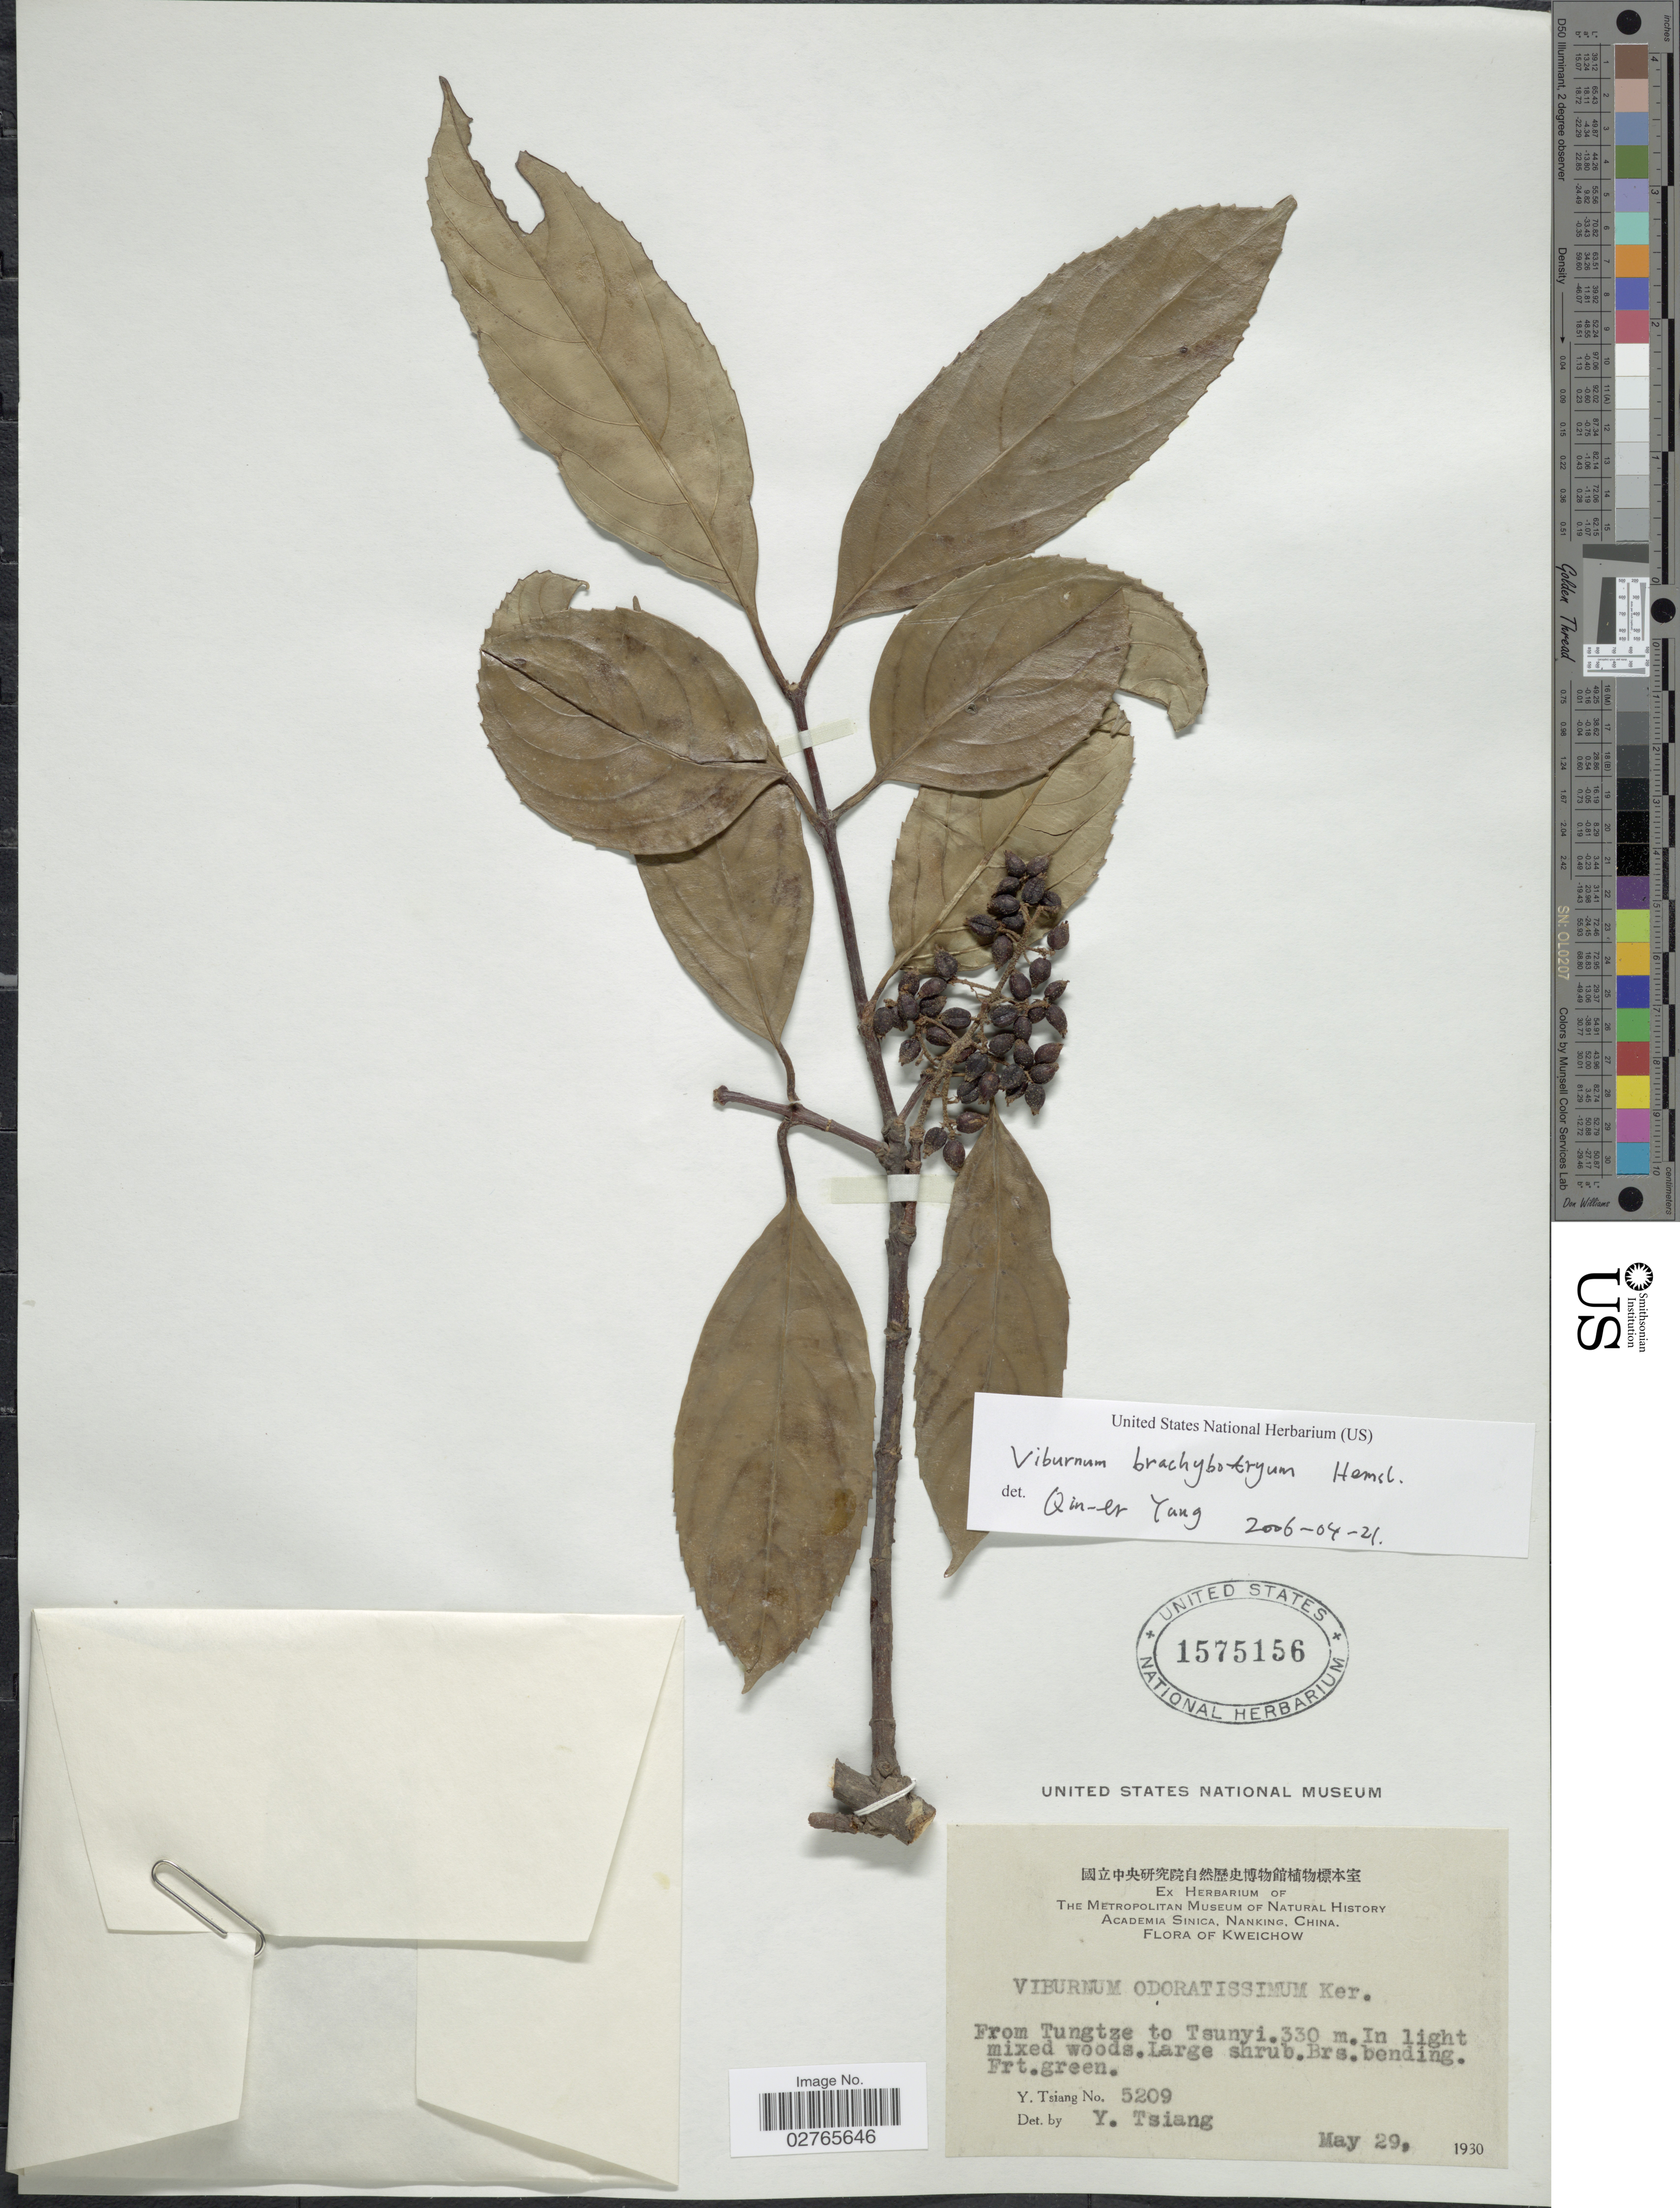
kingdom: Plantae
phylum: Tracheophyta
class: Magnoliopsida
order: Dipsacales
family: Viburnaceae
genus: Viburnum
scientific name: Viburnum brachybotryum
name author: Hemsl. in F.B. Forbes & Hemsl.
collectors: Y. Tsiang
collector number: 5209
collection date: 1930-05-29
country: China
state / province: Guizhou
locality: Kweichow. From Tungtze to Tsunyi.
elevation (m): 330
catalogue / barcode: US 1575156